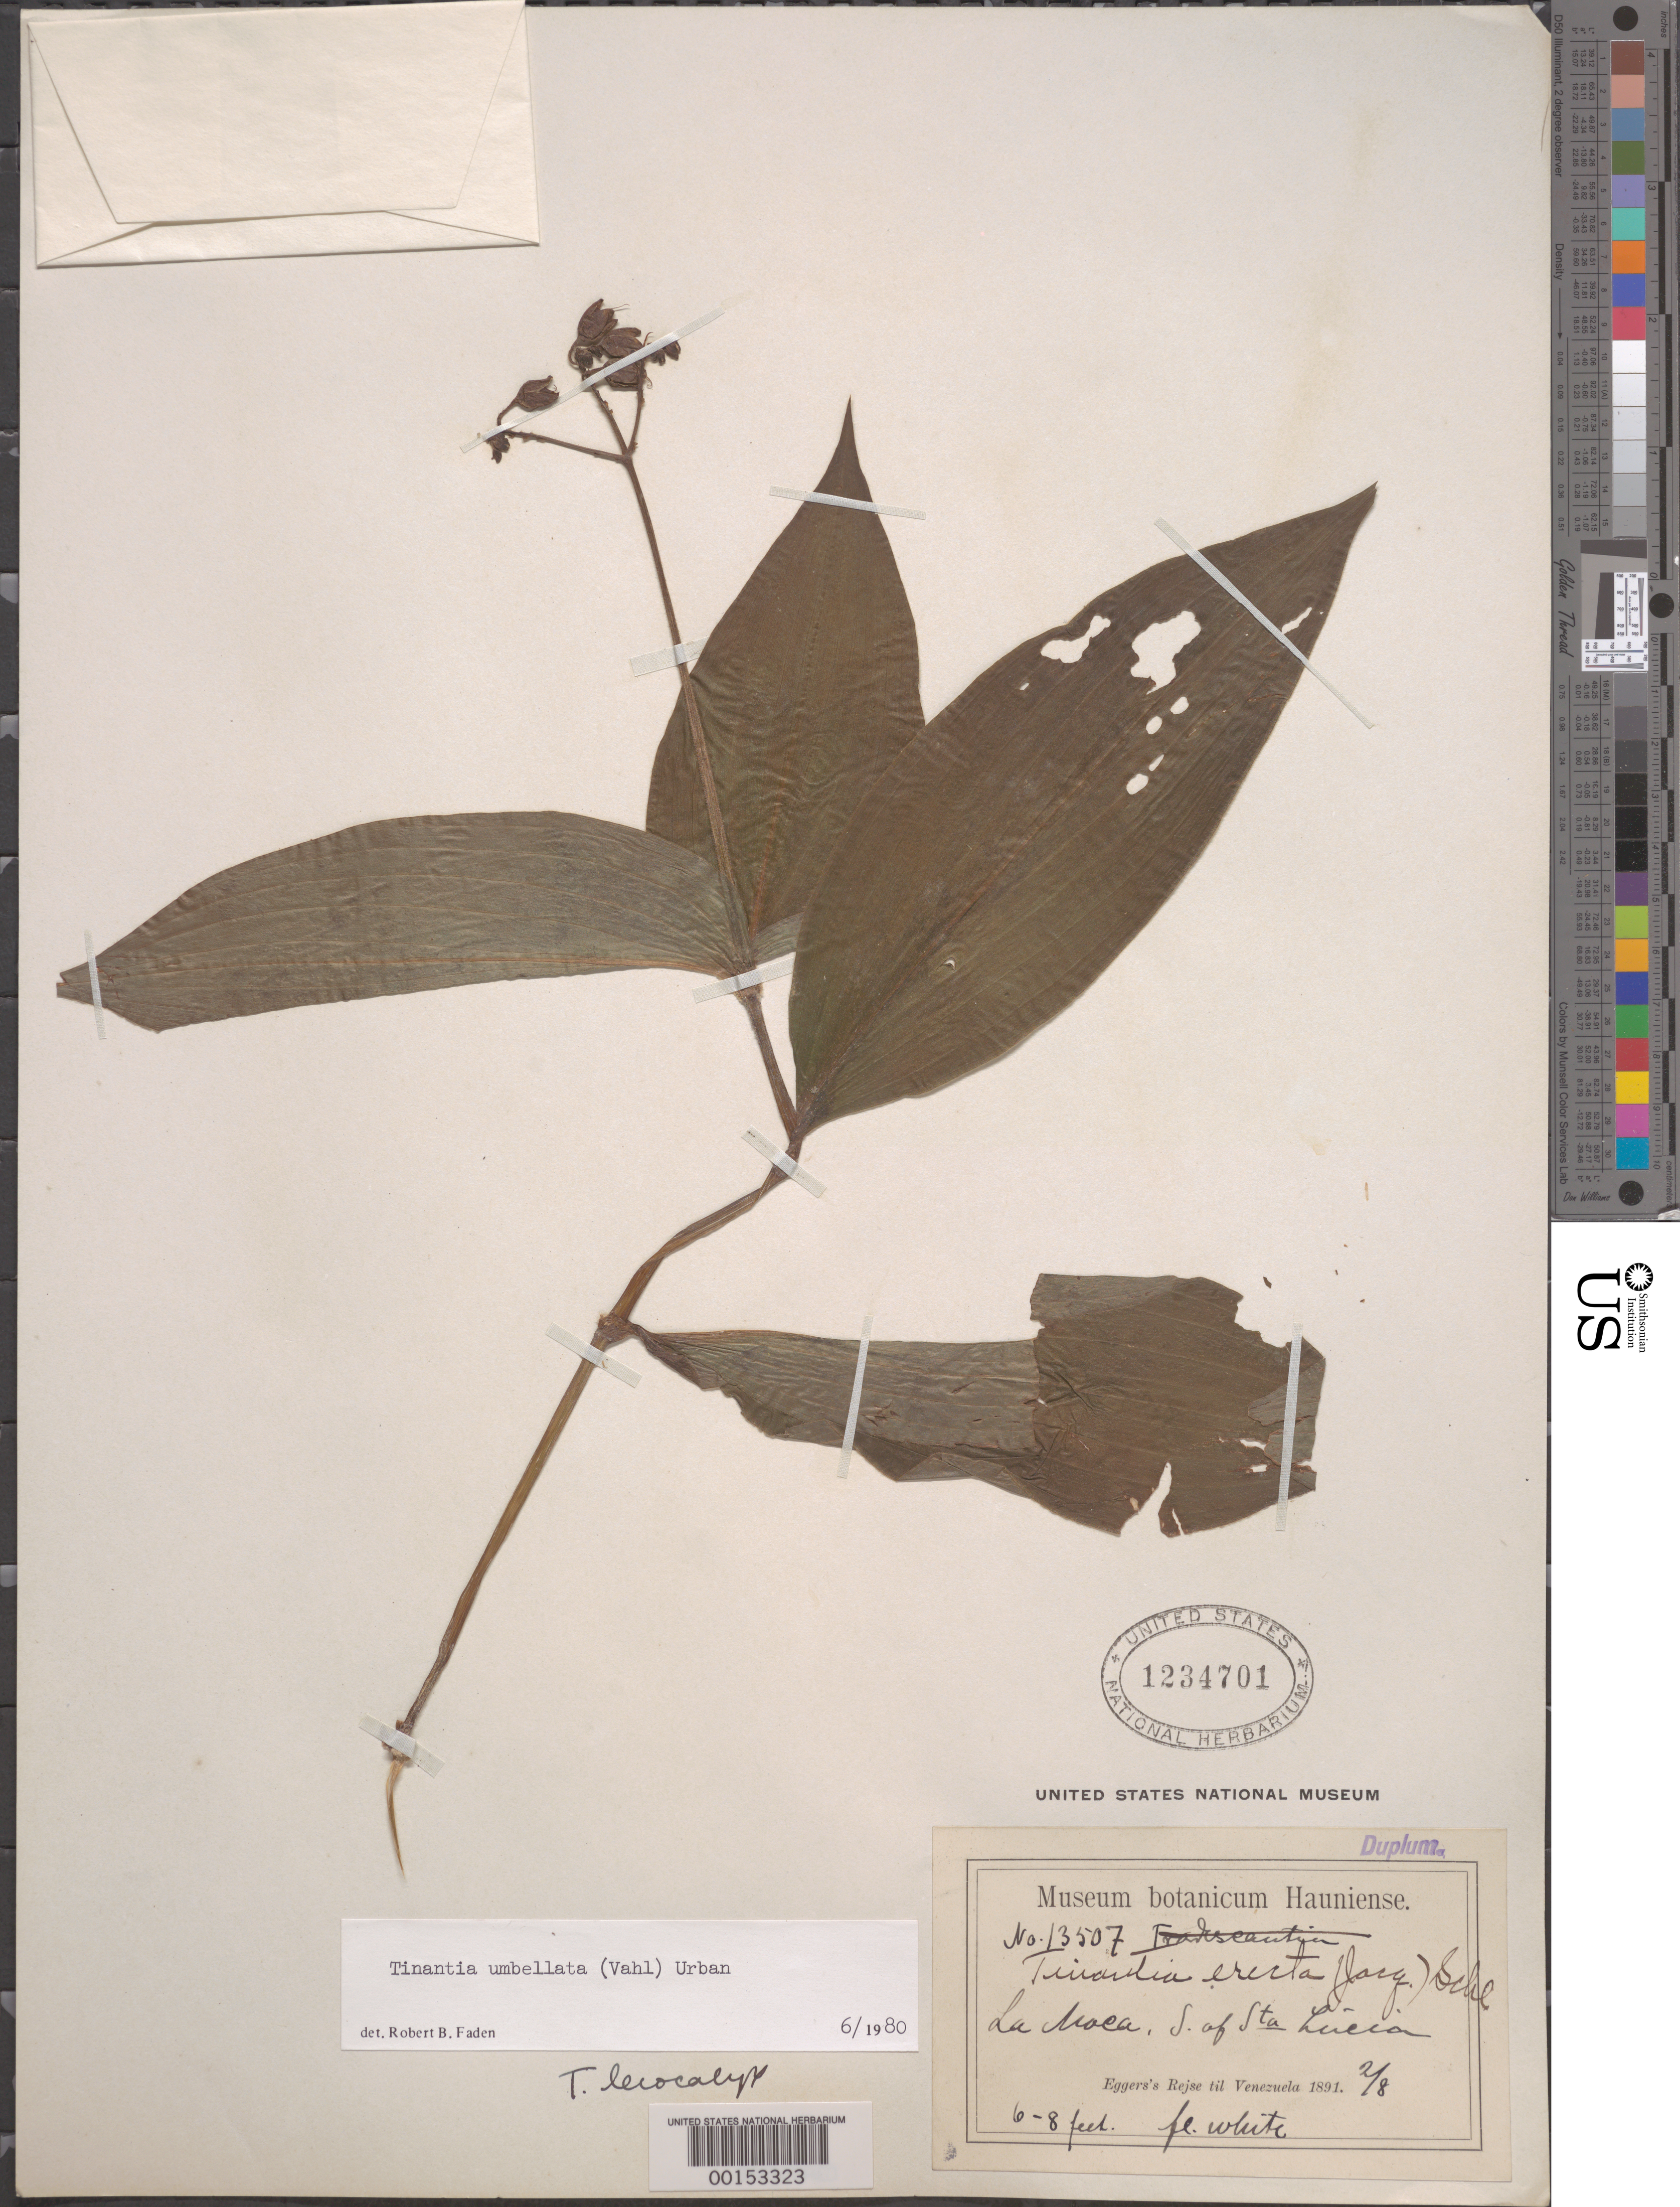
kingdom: Plantae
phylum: Tracheophyta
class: Liliopsida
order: Commelinales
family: Commelinaceae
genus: Tinantia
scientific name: Tinantia umbellata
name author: (Vahl) Urb.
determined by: Faden, Robert B., (US), Smithsonian Institution - National Museum of Natural History (UNITED STATES)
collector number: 13507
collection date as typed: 02 Aug 1891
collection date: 1891-08-02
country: Venezuela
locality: Eggers's rejse, la macas s of santa lucia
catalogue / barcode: US 1234701